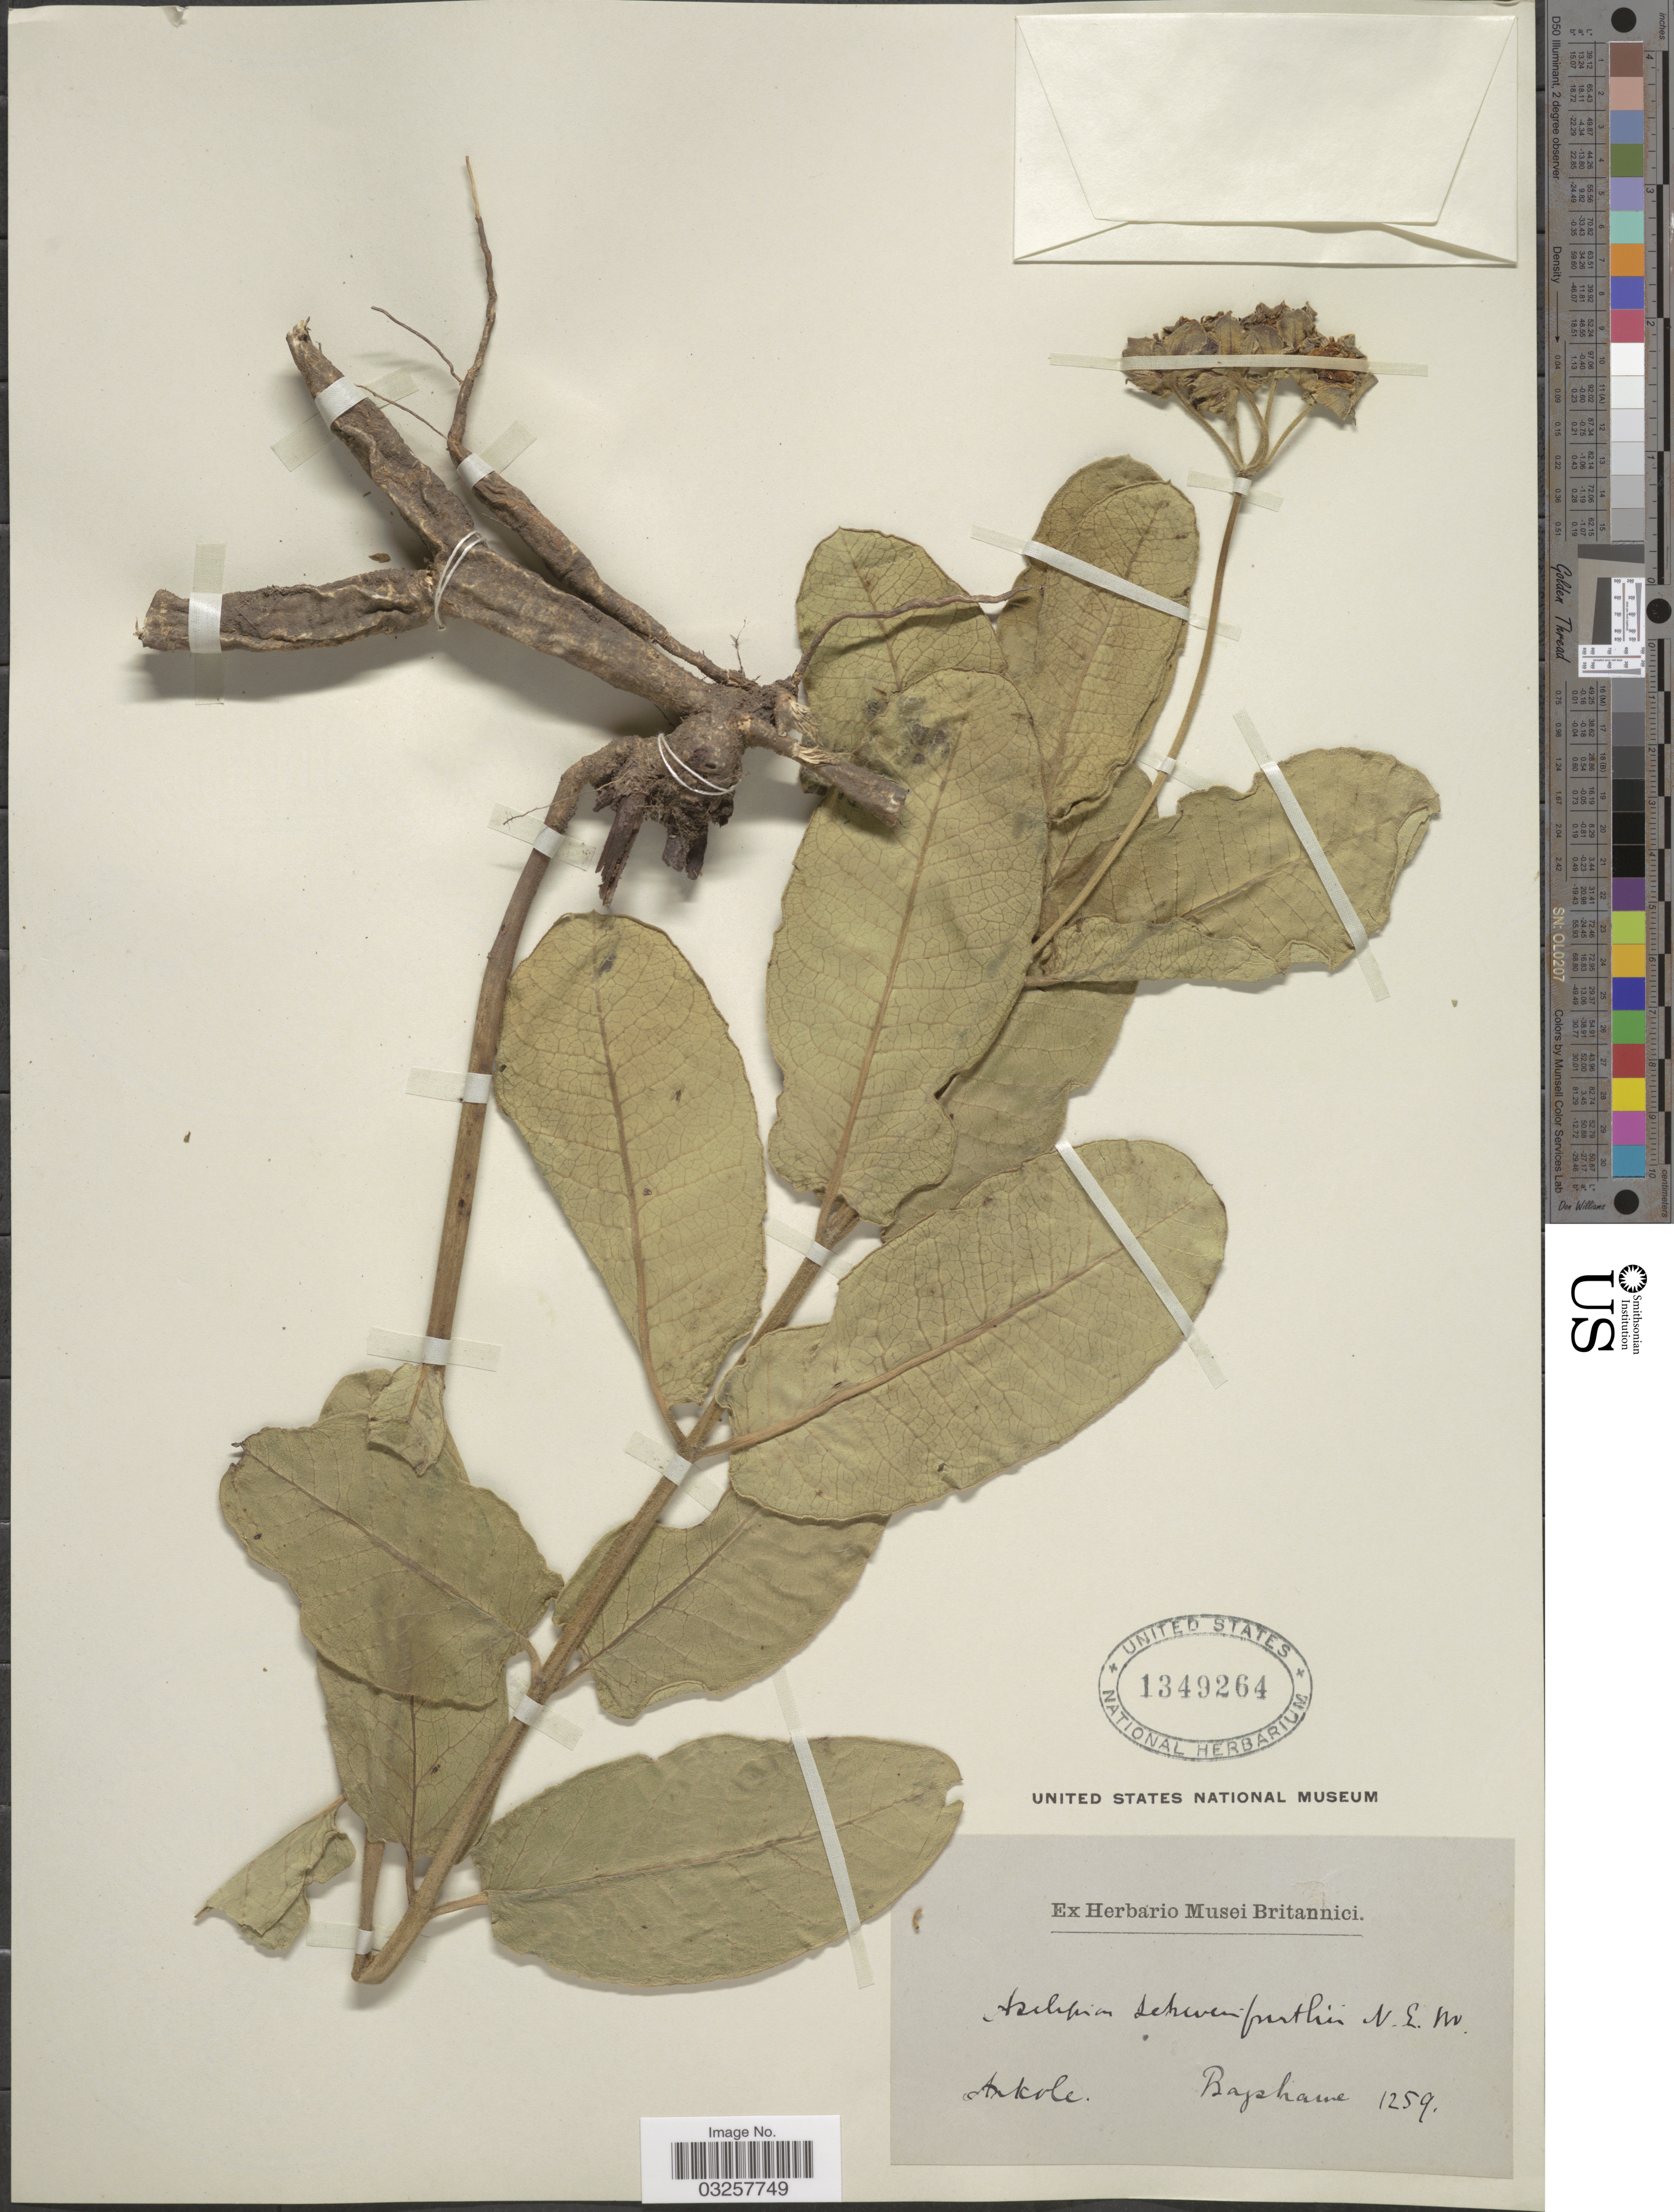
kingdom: Plantae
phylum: Tracheophyta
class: Magnoliopsida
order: Gentianales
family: Apocynaceae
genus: Asclepias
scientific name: Asclepias schweinfurthii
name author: N.E. Br.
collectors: Bagshawe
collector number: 1259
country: Uganda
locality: Ankole.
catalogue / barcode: US 1349264